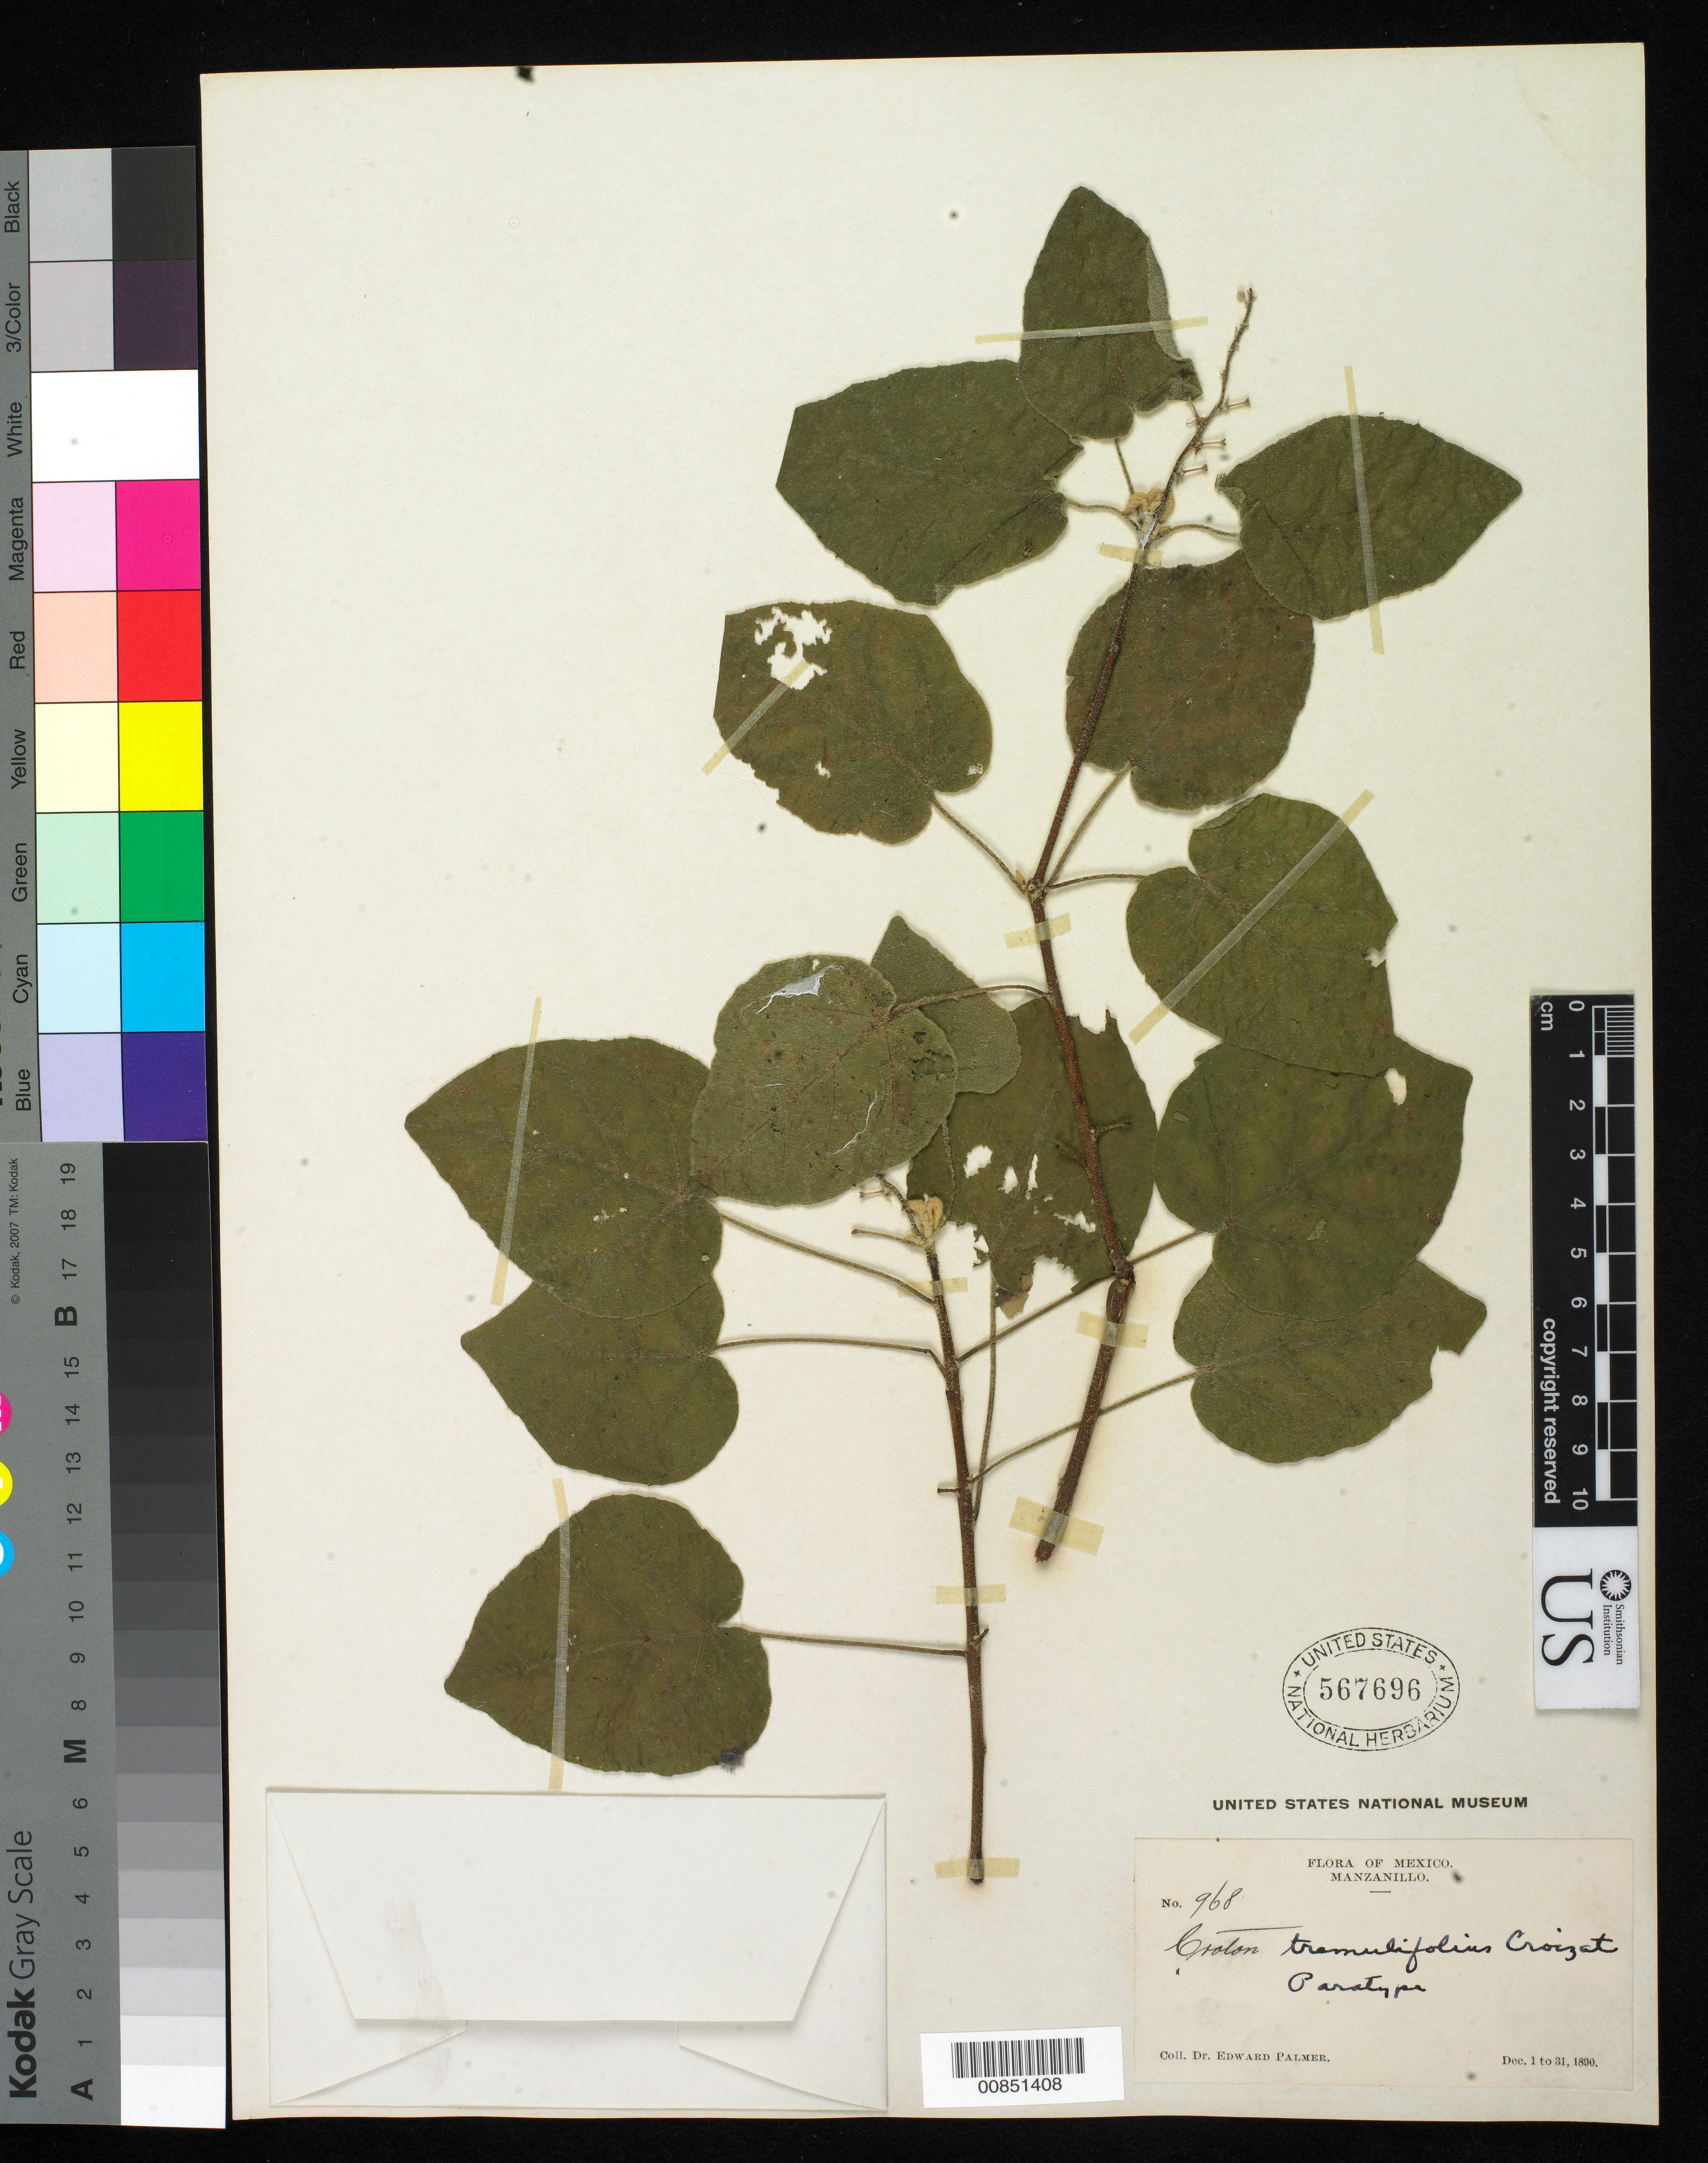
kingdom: Plantae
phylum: Tracheophyta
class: Magnoliopsida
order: Malpighiales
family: Euphorbiaceae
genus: Croton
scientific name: Croton tremulifolius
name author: Croizat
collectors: E. Palmer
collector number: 968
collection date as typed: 01 Dec 1890 to 31 Dec 1890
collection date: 1890-12-01/1890-12-31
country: Mexico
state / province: Colima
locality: Manzanillo, Colima.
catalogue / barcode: US 567696